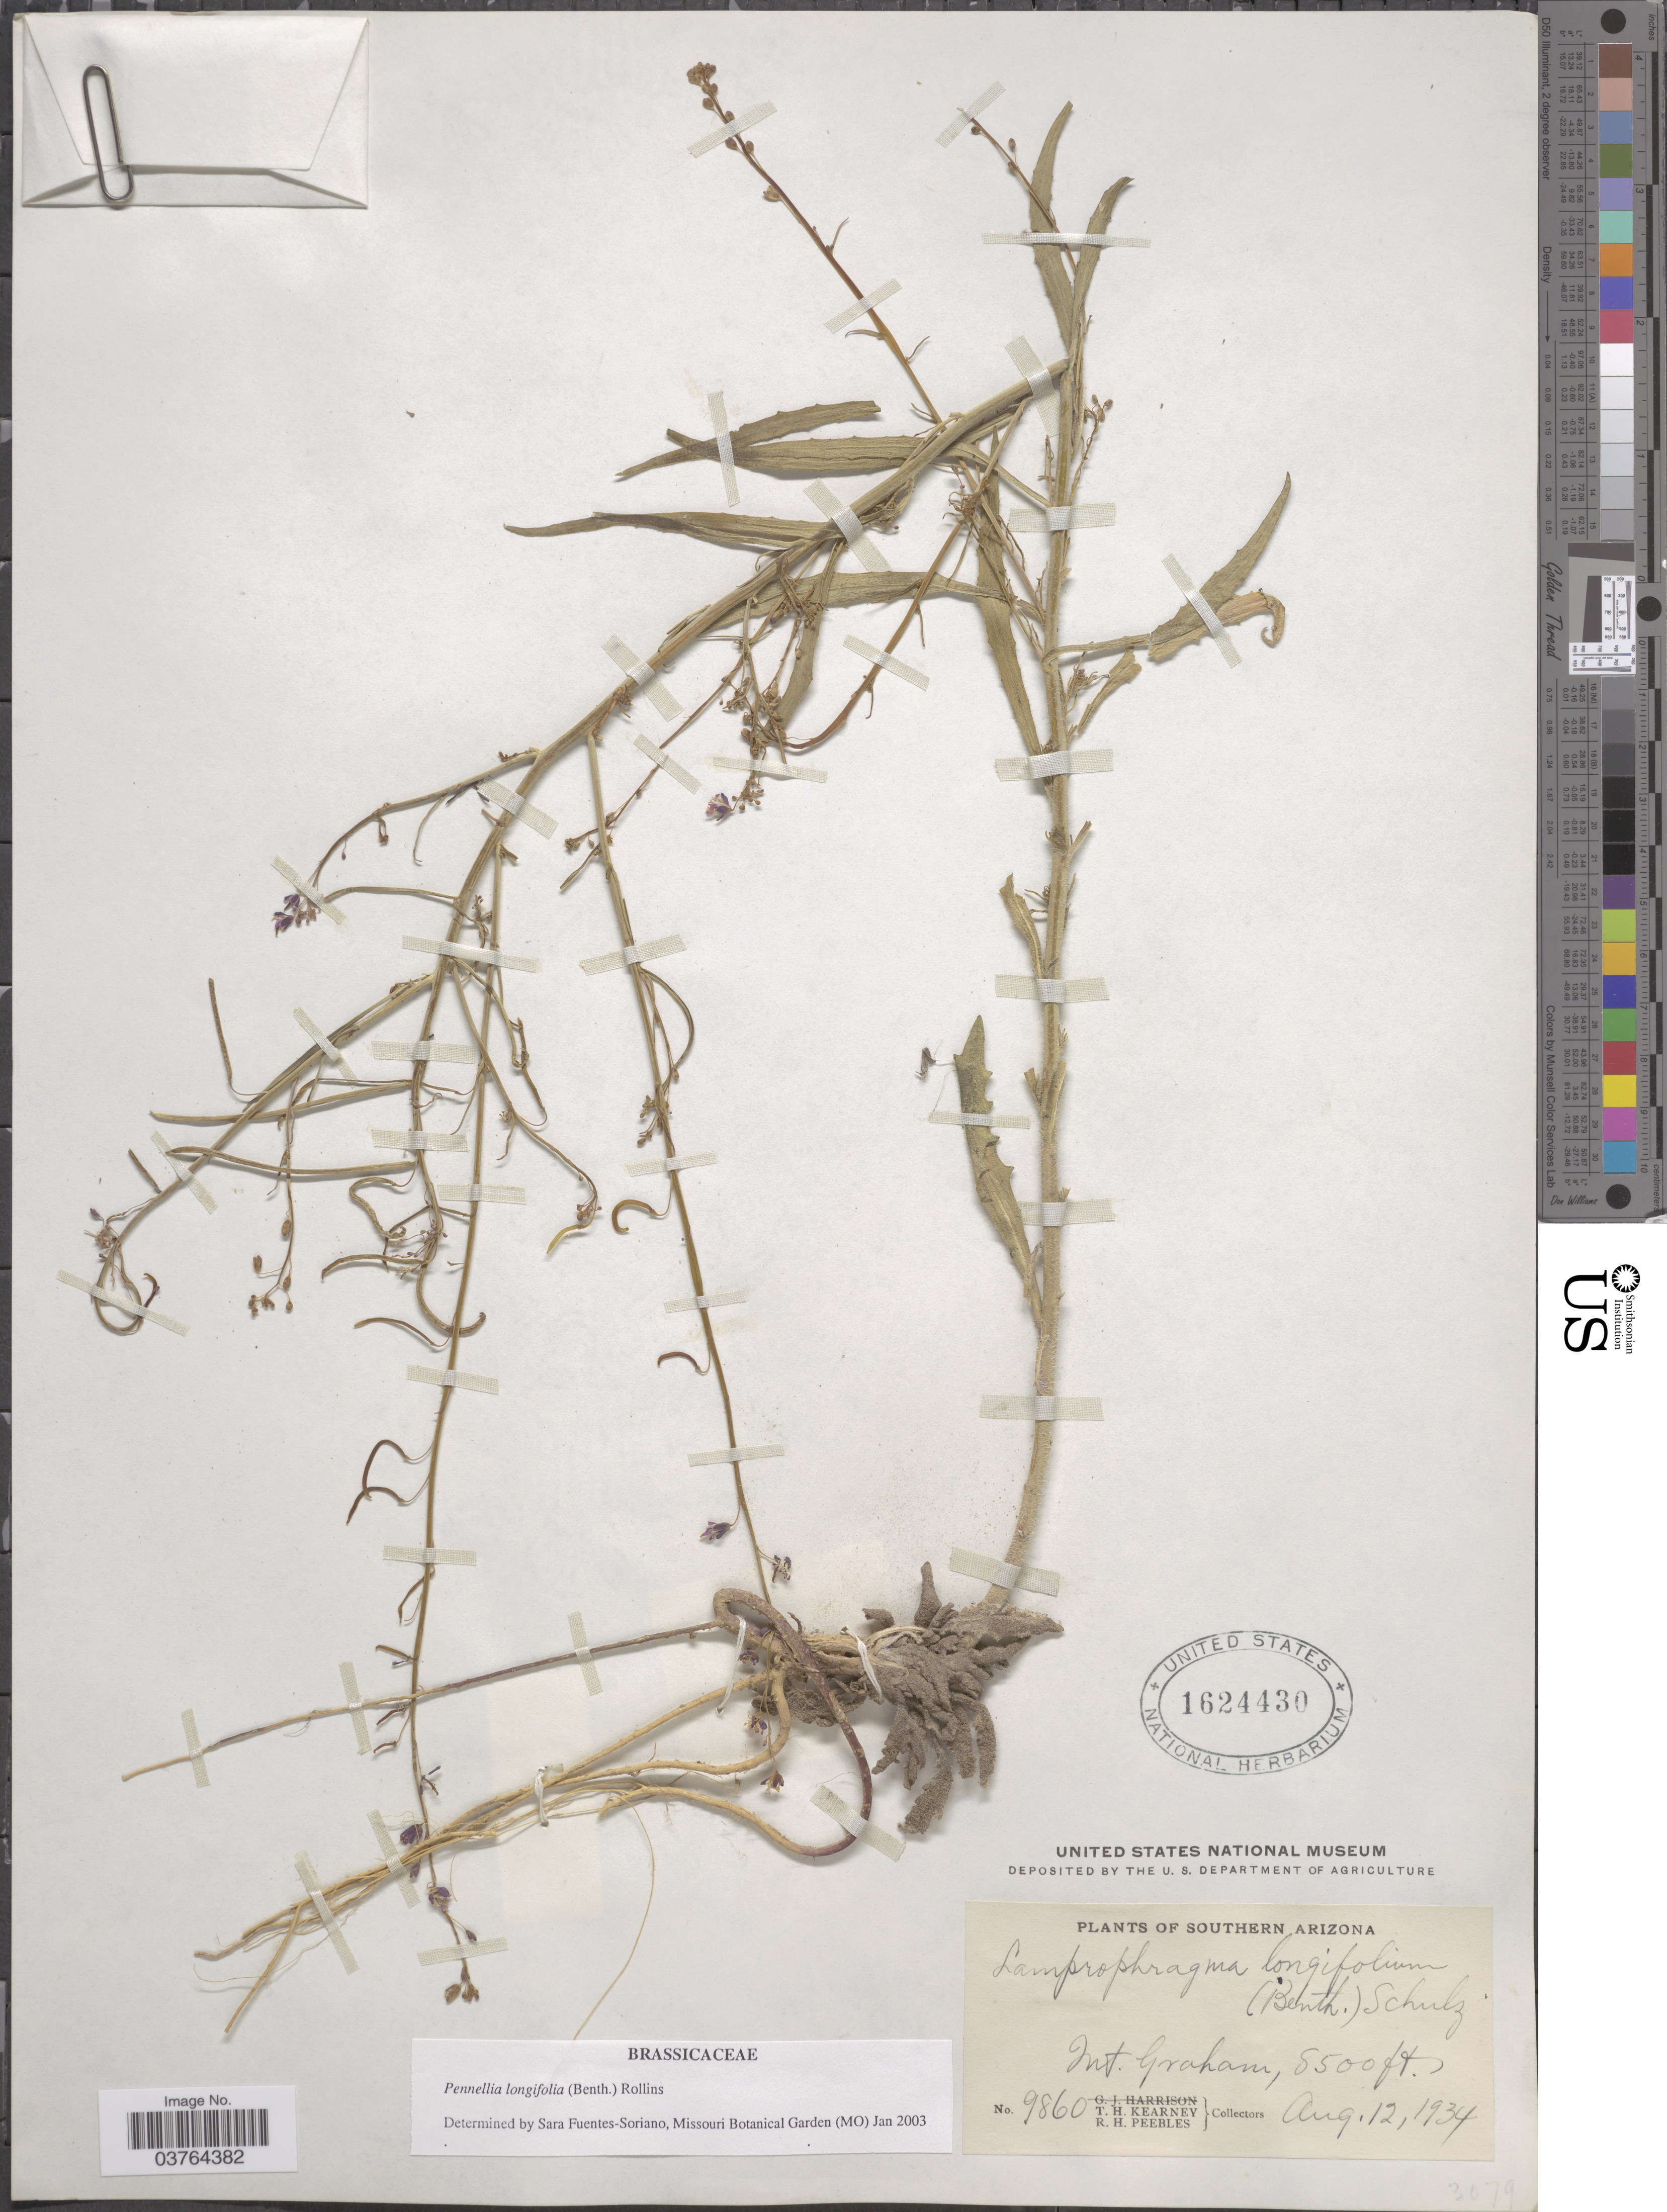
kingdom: Plantae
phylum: Tracheophyta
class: Magnoliopsida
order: Brassicales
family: Brassicaceae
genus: Pennellia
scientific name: Pennellia longifolia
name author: (Benth.) Rollins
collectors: T. H. Kearney & R. H. Peebles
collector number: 9860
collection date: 1934-08-12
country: United States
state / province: Arizona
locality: Southern Arizona. Mt. Graham.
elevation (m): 2591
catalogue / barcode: US 1624430